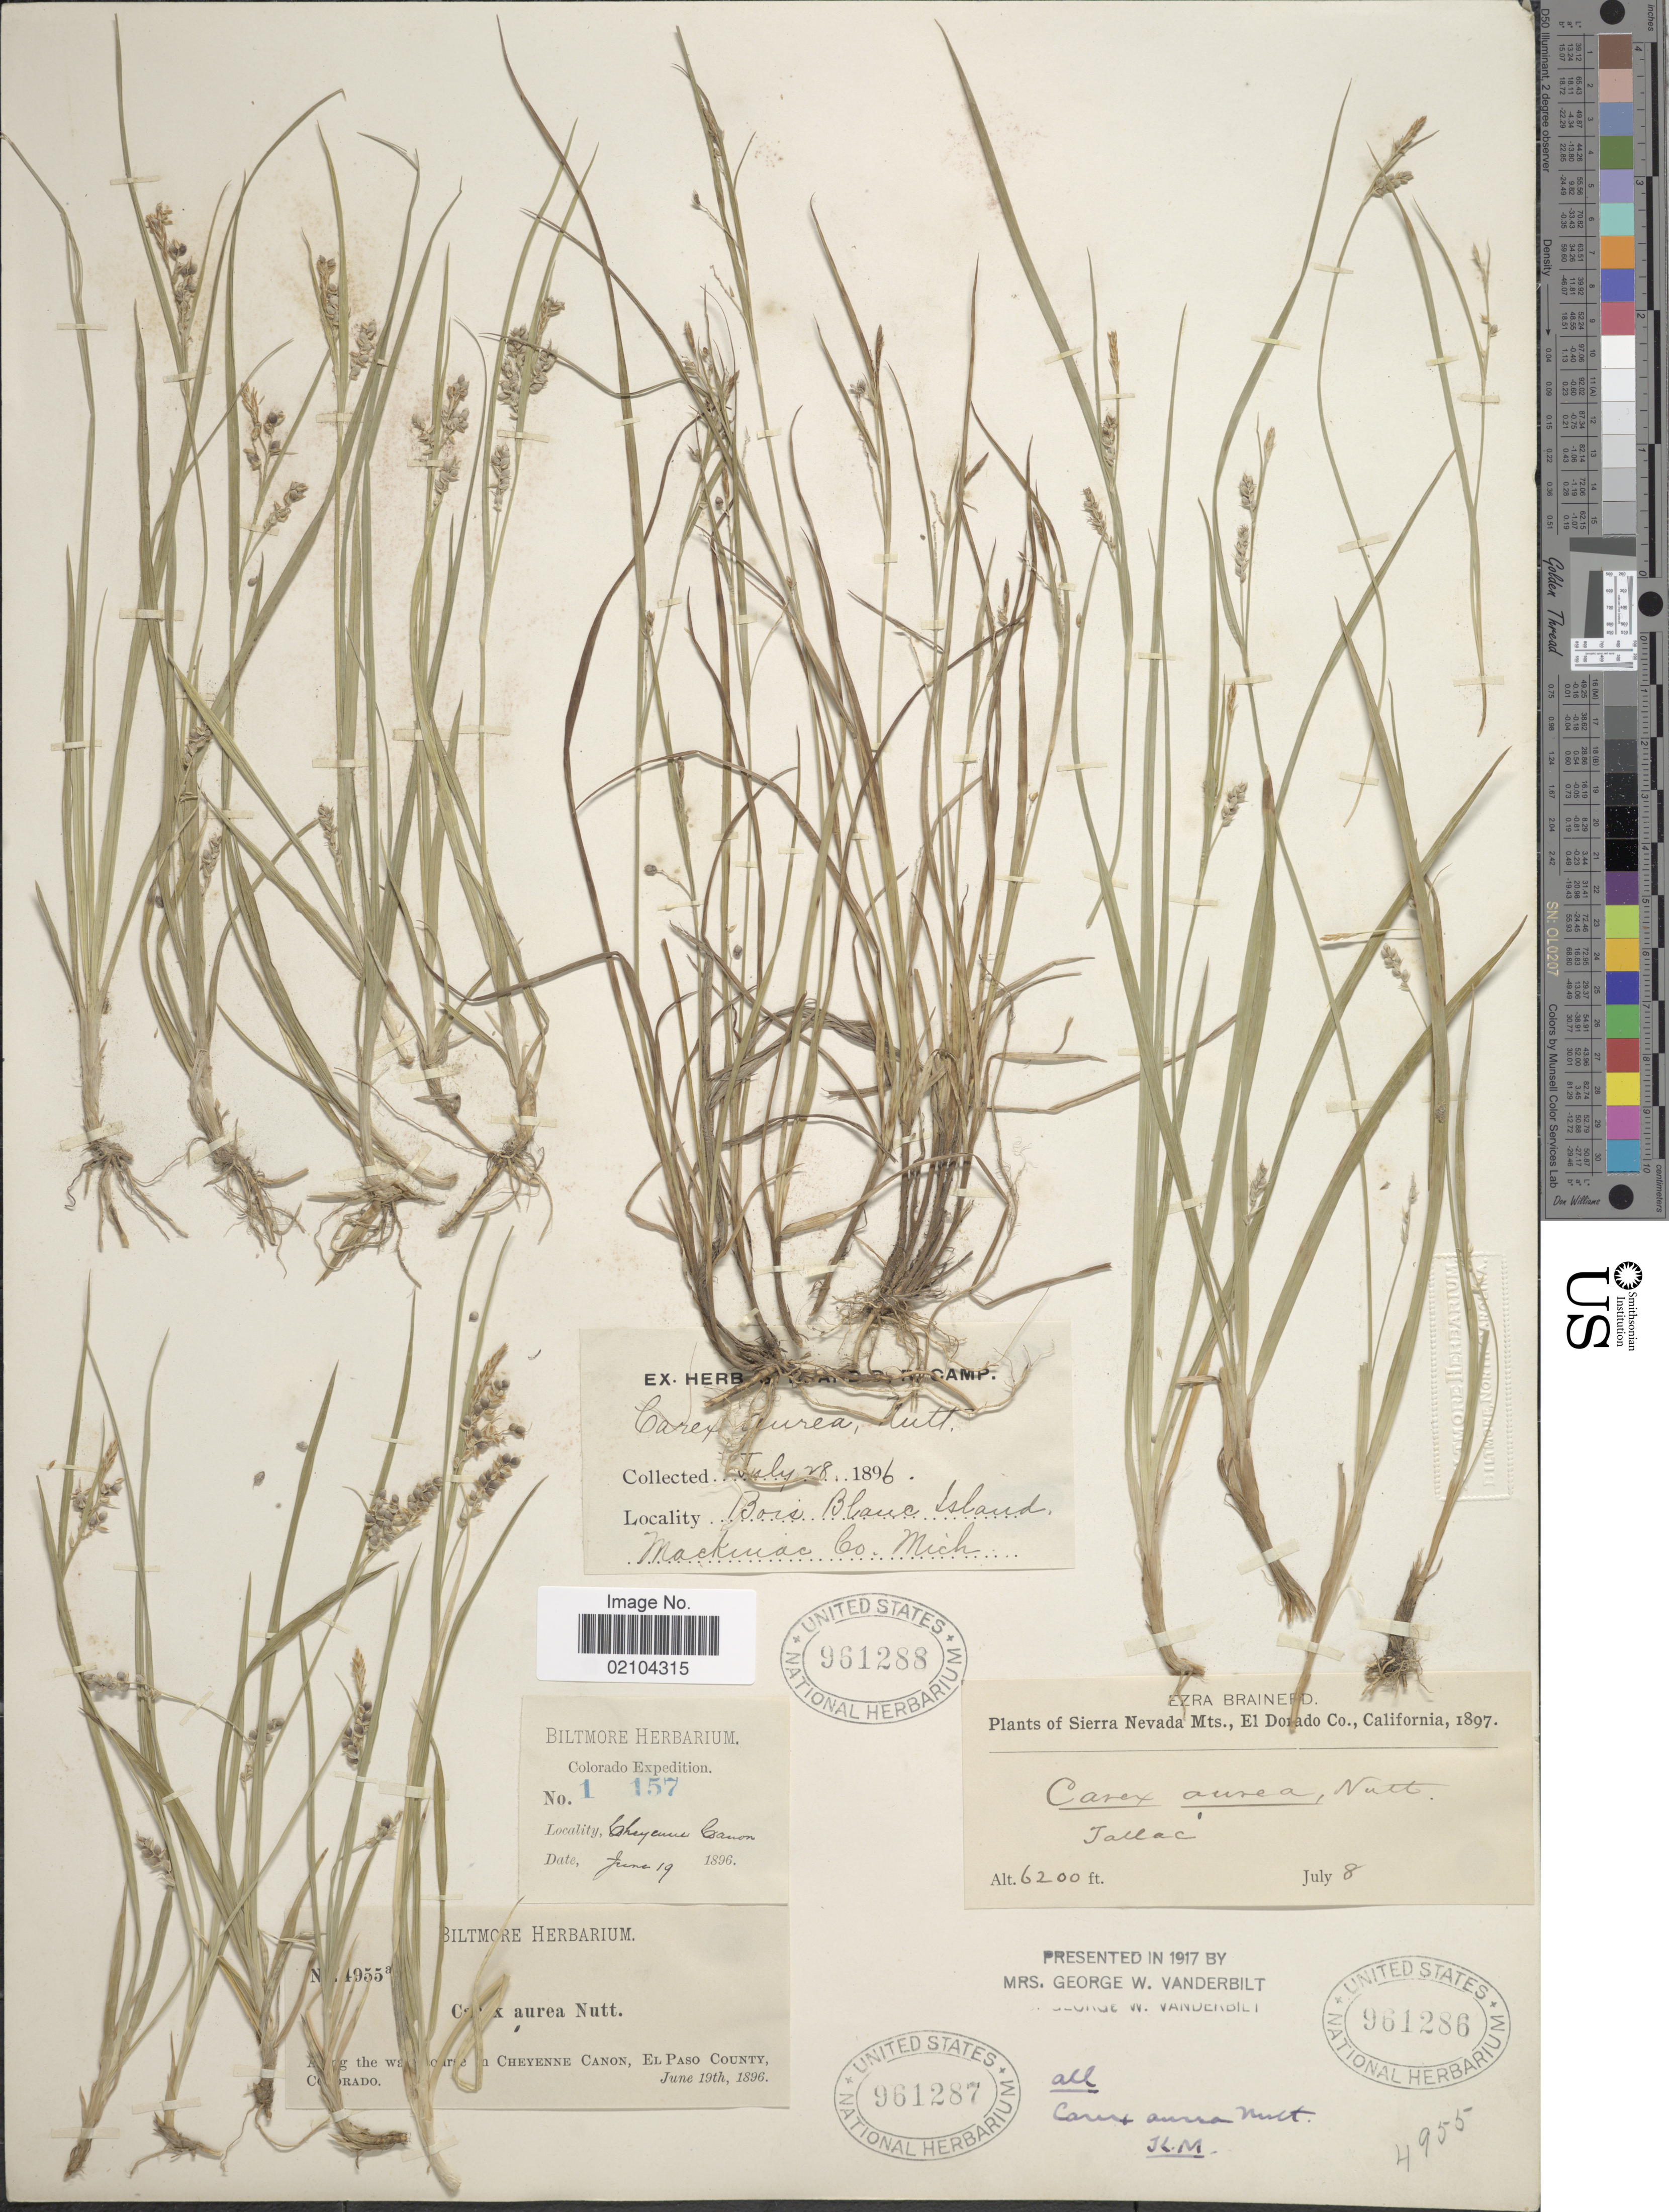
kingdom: Plantae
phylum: Tracheophyta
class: Liliopsida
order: Poales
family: Cyperaceae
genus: Carex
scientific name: Carex aurea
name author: Nutt.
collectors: ex herb. Biltmore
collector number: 4955a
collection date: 1896-06-19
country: United States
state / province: Colorado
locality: Along a watercourse in the Cheyenne Canon, El Paso County.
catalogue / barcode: US 961287-2